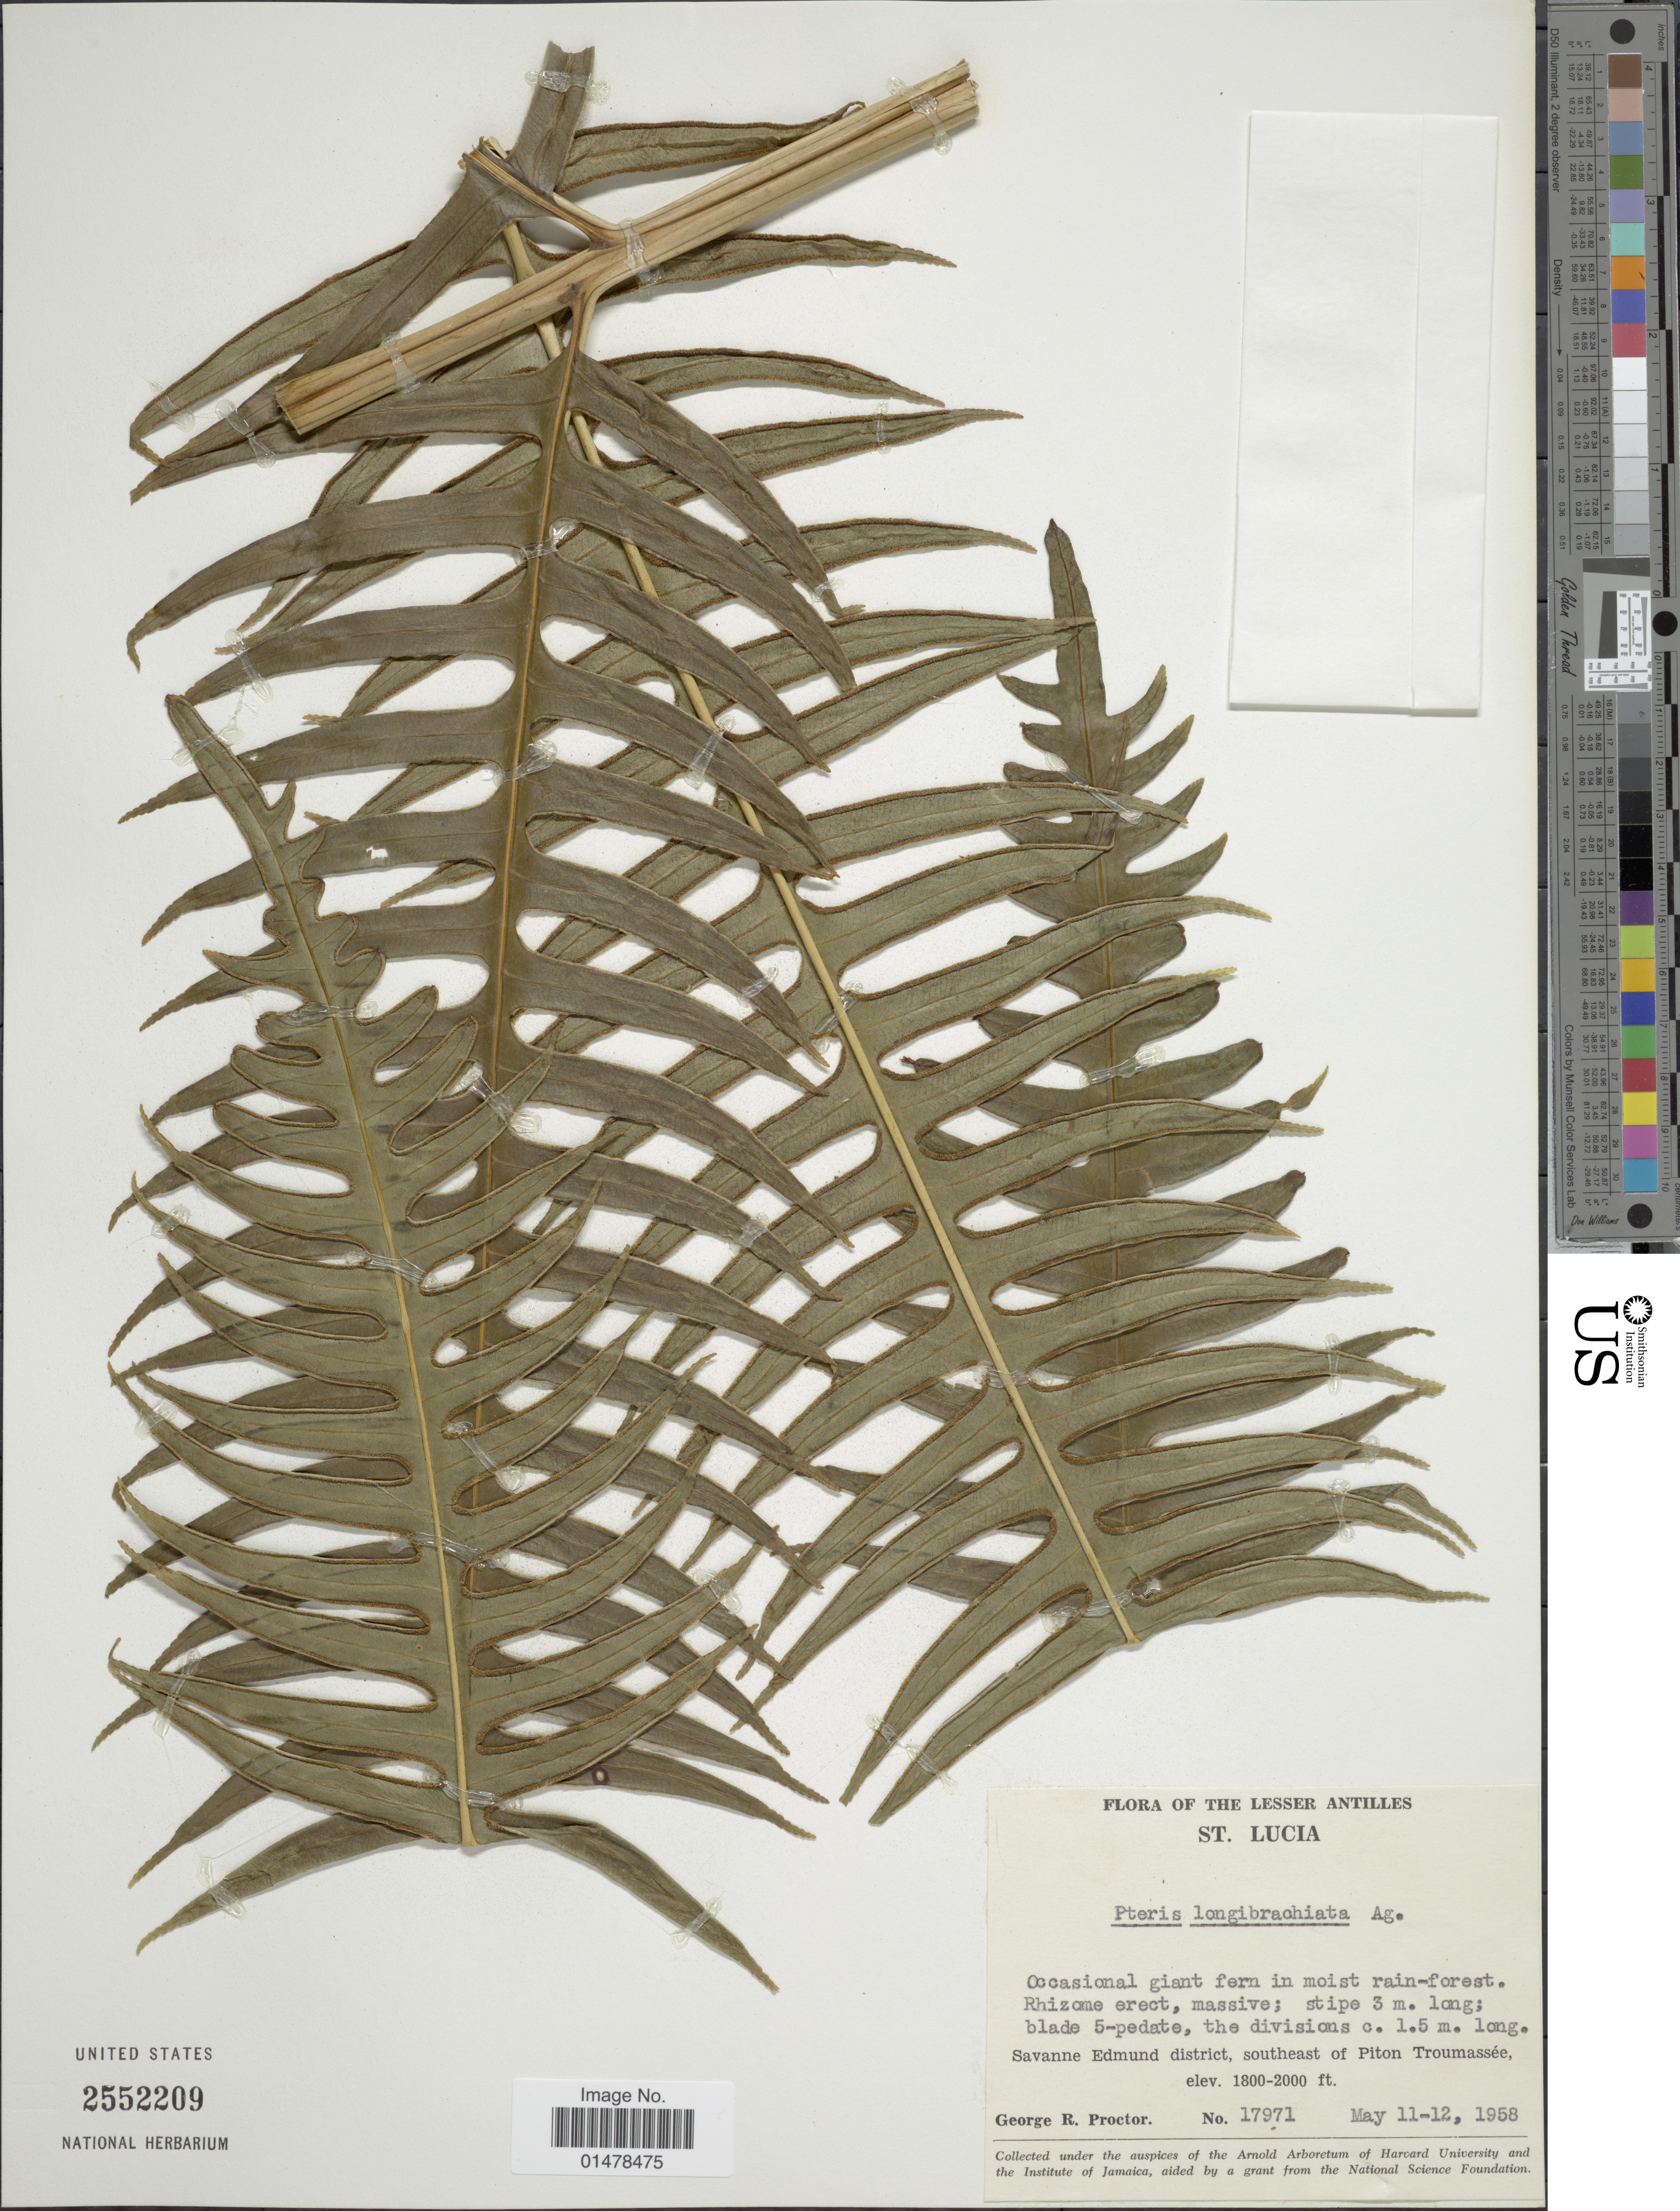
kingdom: Plantae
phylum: Tracheophyta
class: Polypodiopsida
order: Polypodiales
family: Pteridaceae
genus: Pteris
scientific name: Pteris arborea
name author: L.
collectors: G. R. Proctor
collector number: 17971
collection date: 1958-05-11/1958-05-12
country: St. Lucia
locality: The Lesser Antilles, Savanne Ednund district, southeast of Piton Troumassée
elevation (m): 549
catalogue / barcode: US 2552209